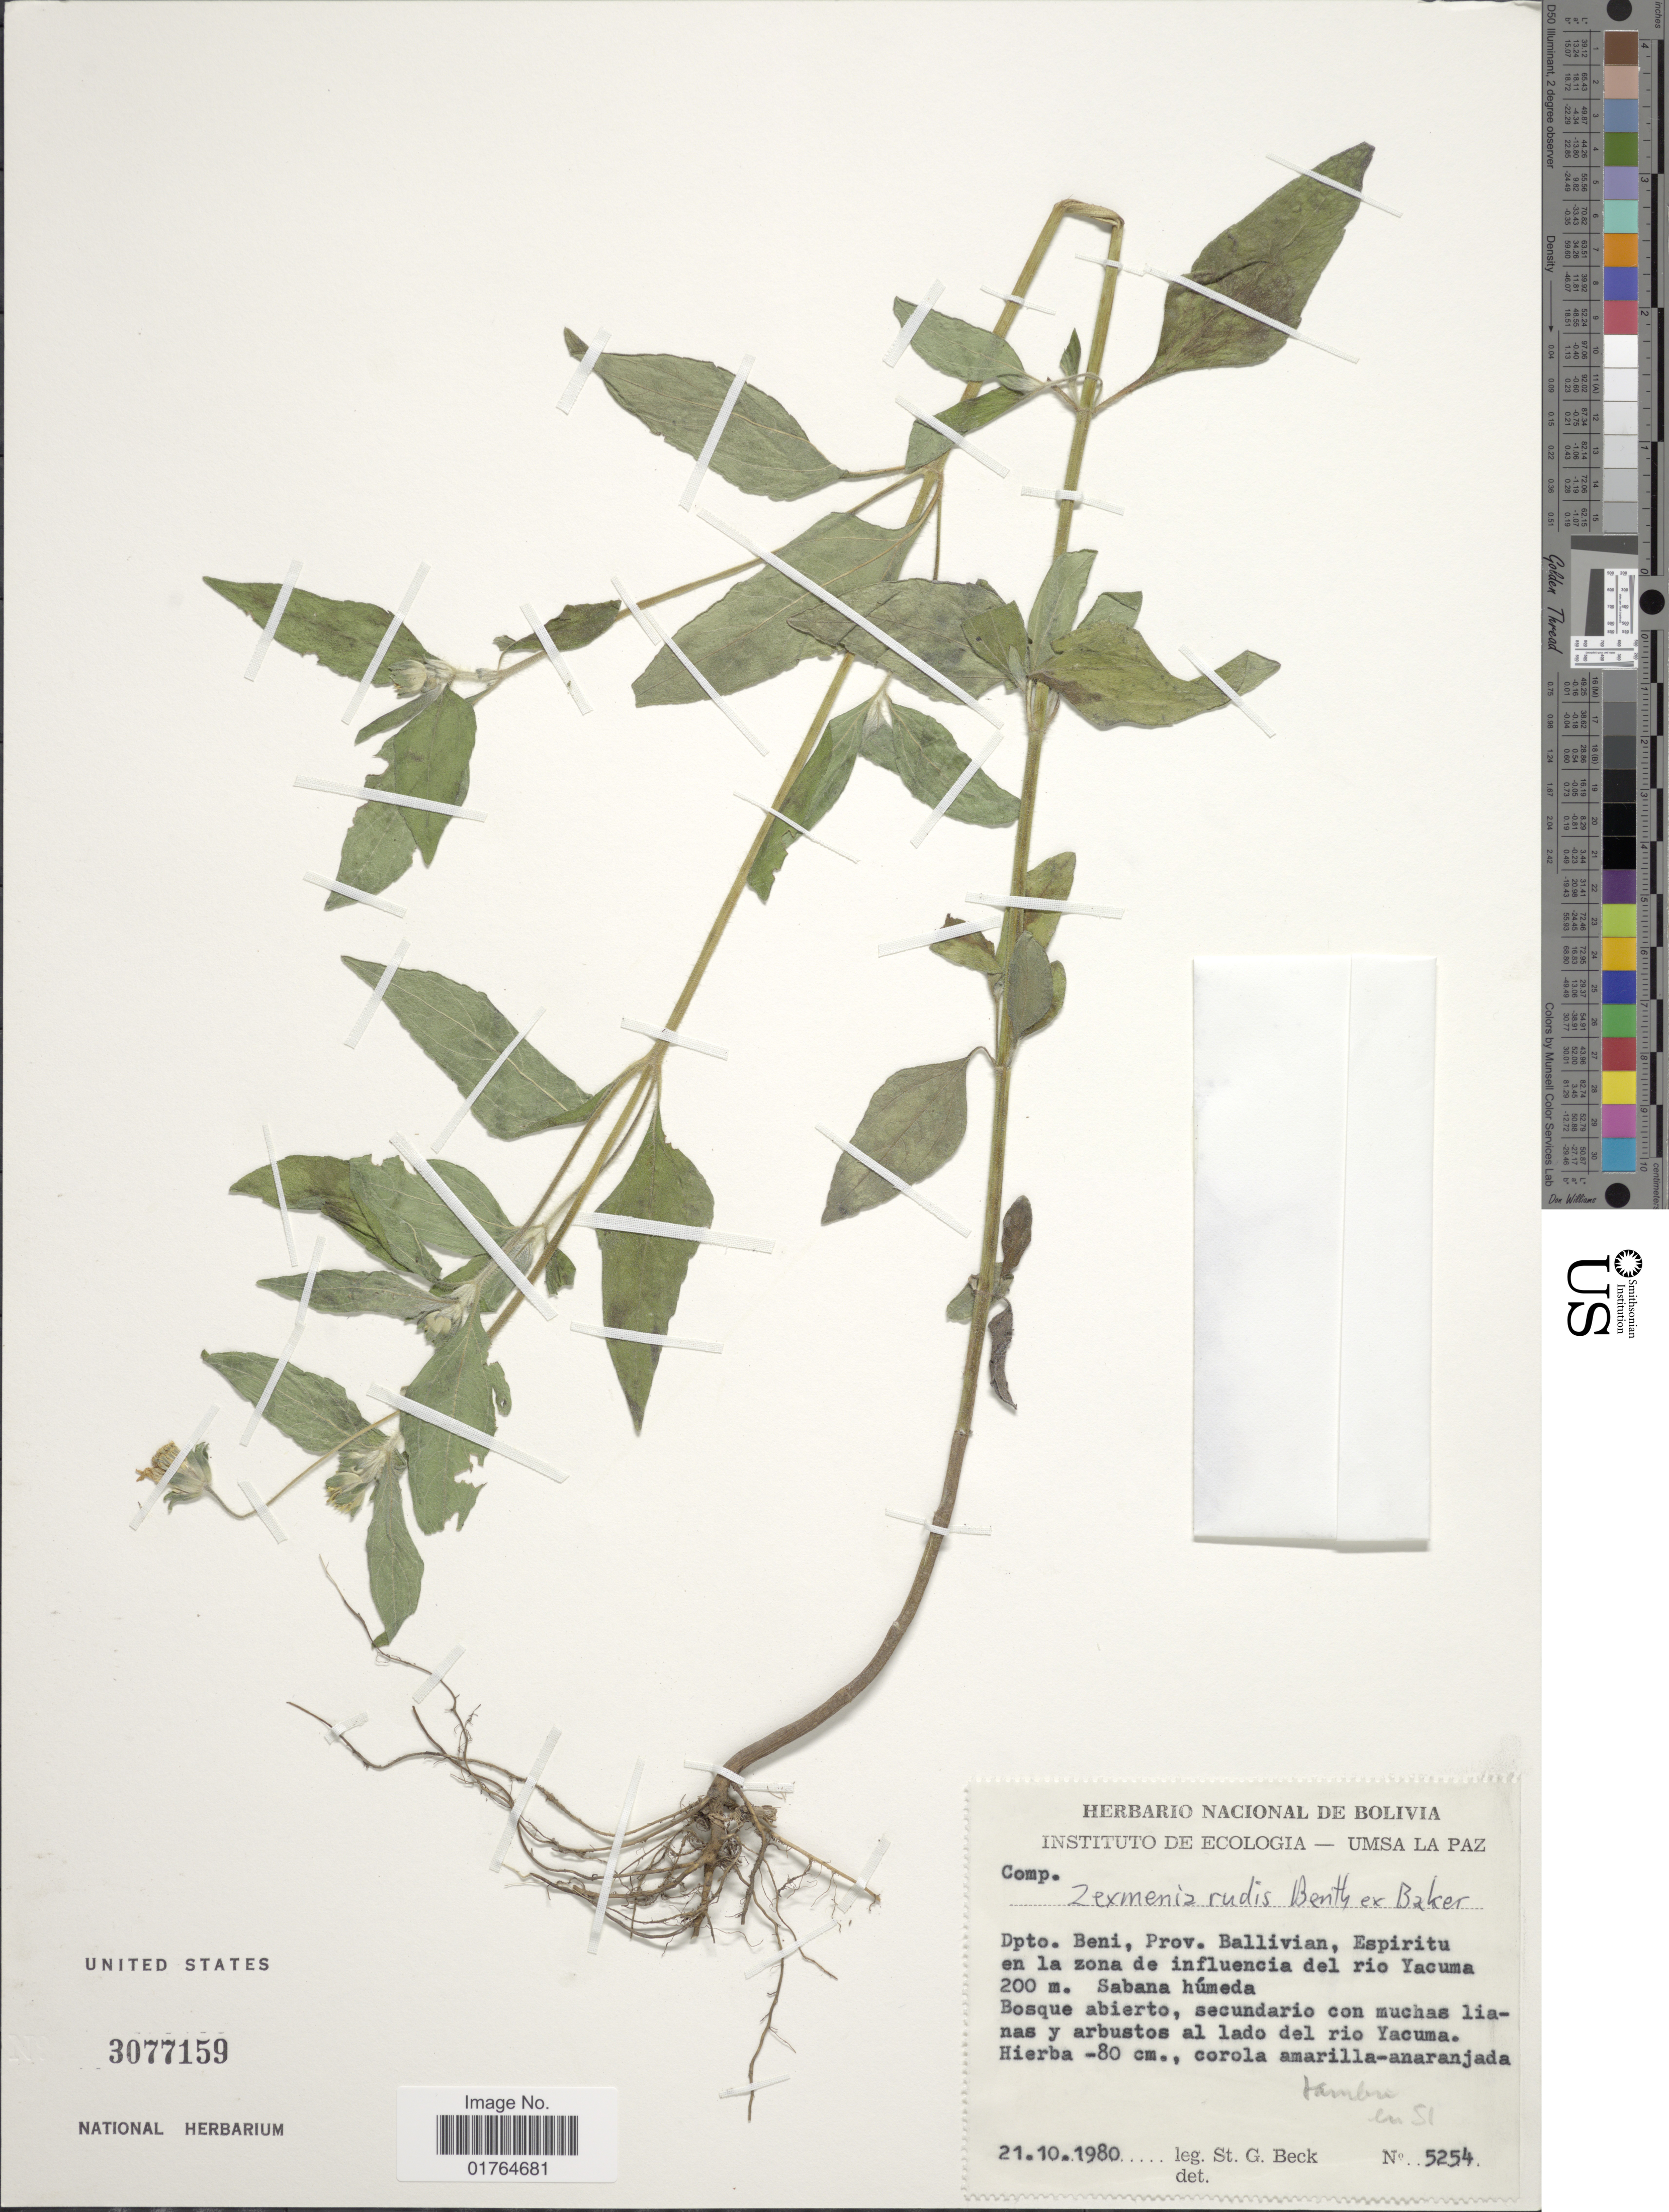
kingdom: Plantae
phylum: Tracheophyta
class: Magnoliopsida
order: Asterales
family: Asteraceae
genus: Wedelia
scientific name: Wedelia rudis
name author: (Baker) Benth. ex H. Rob.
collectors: S. G. Beck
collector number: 5254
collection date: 1980-10-21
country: Bolivia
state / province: Beni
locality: Prov. Ballivian, Espiritu en la zona de influenciadel rio Yacuma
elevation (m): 200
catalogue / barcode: US 3077159